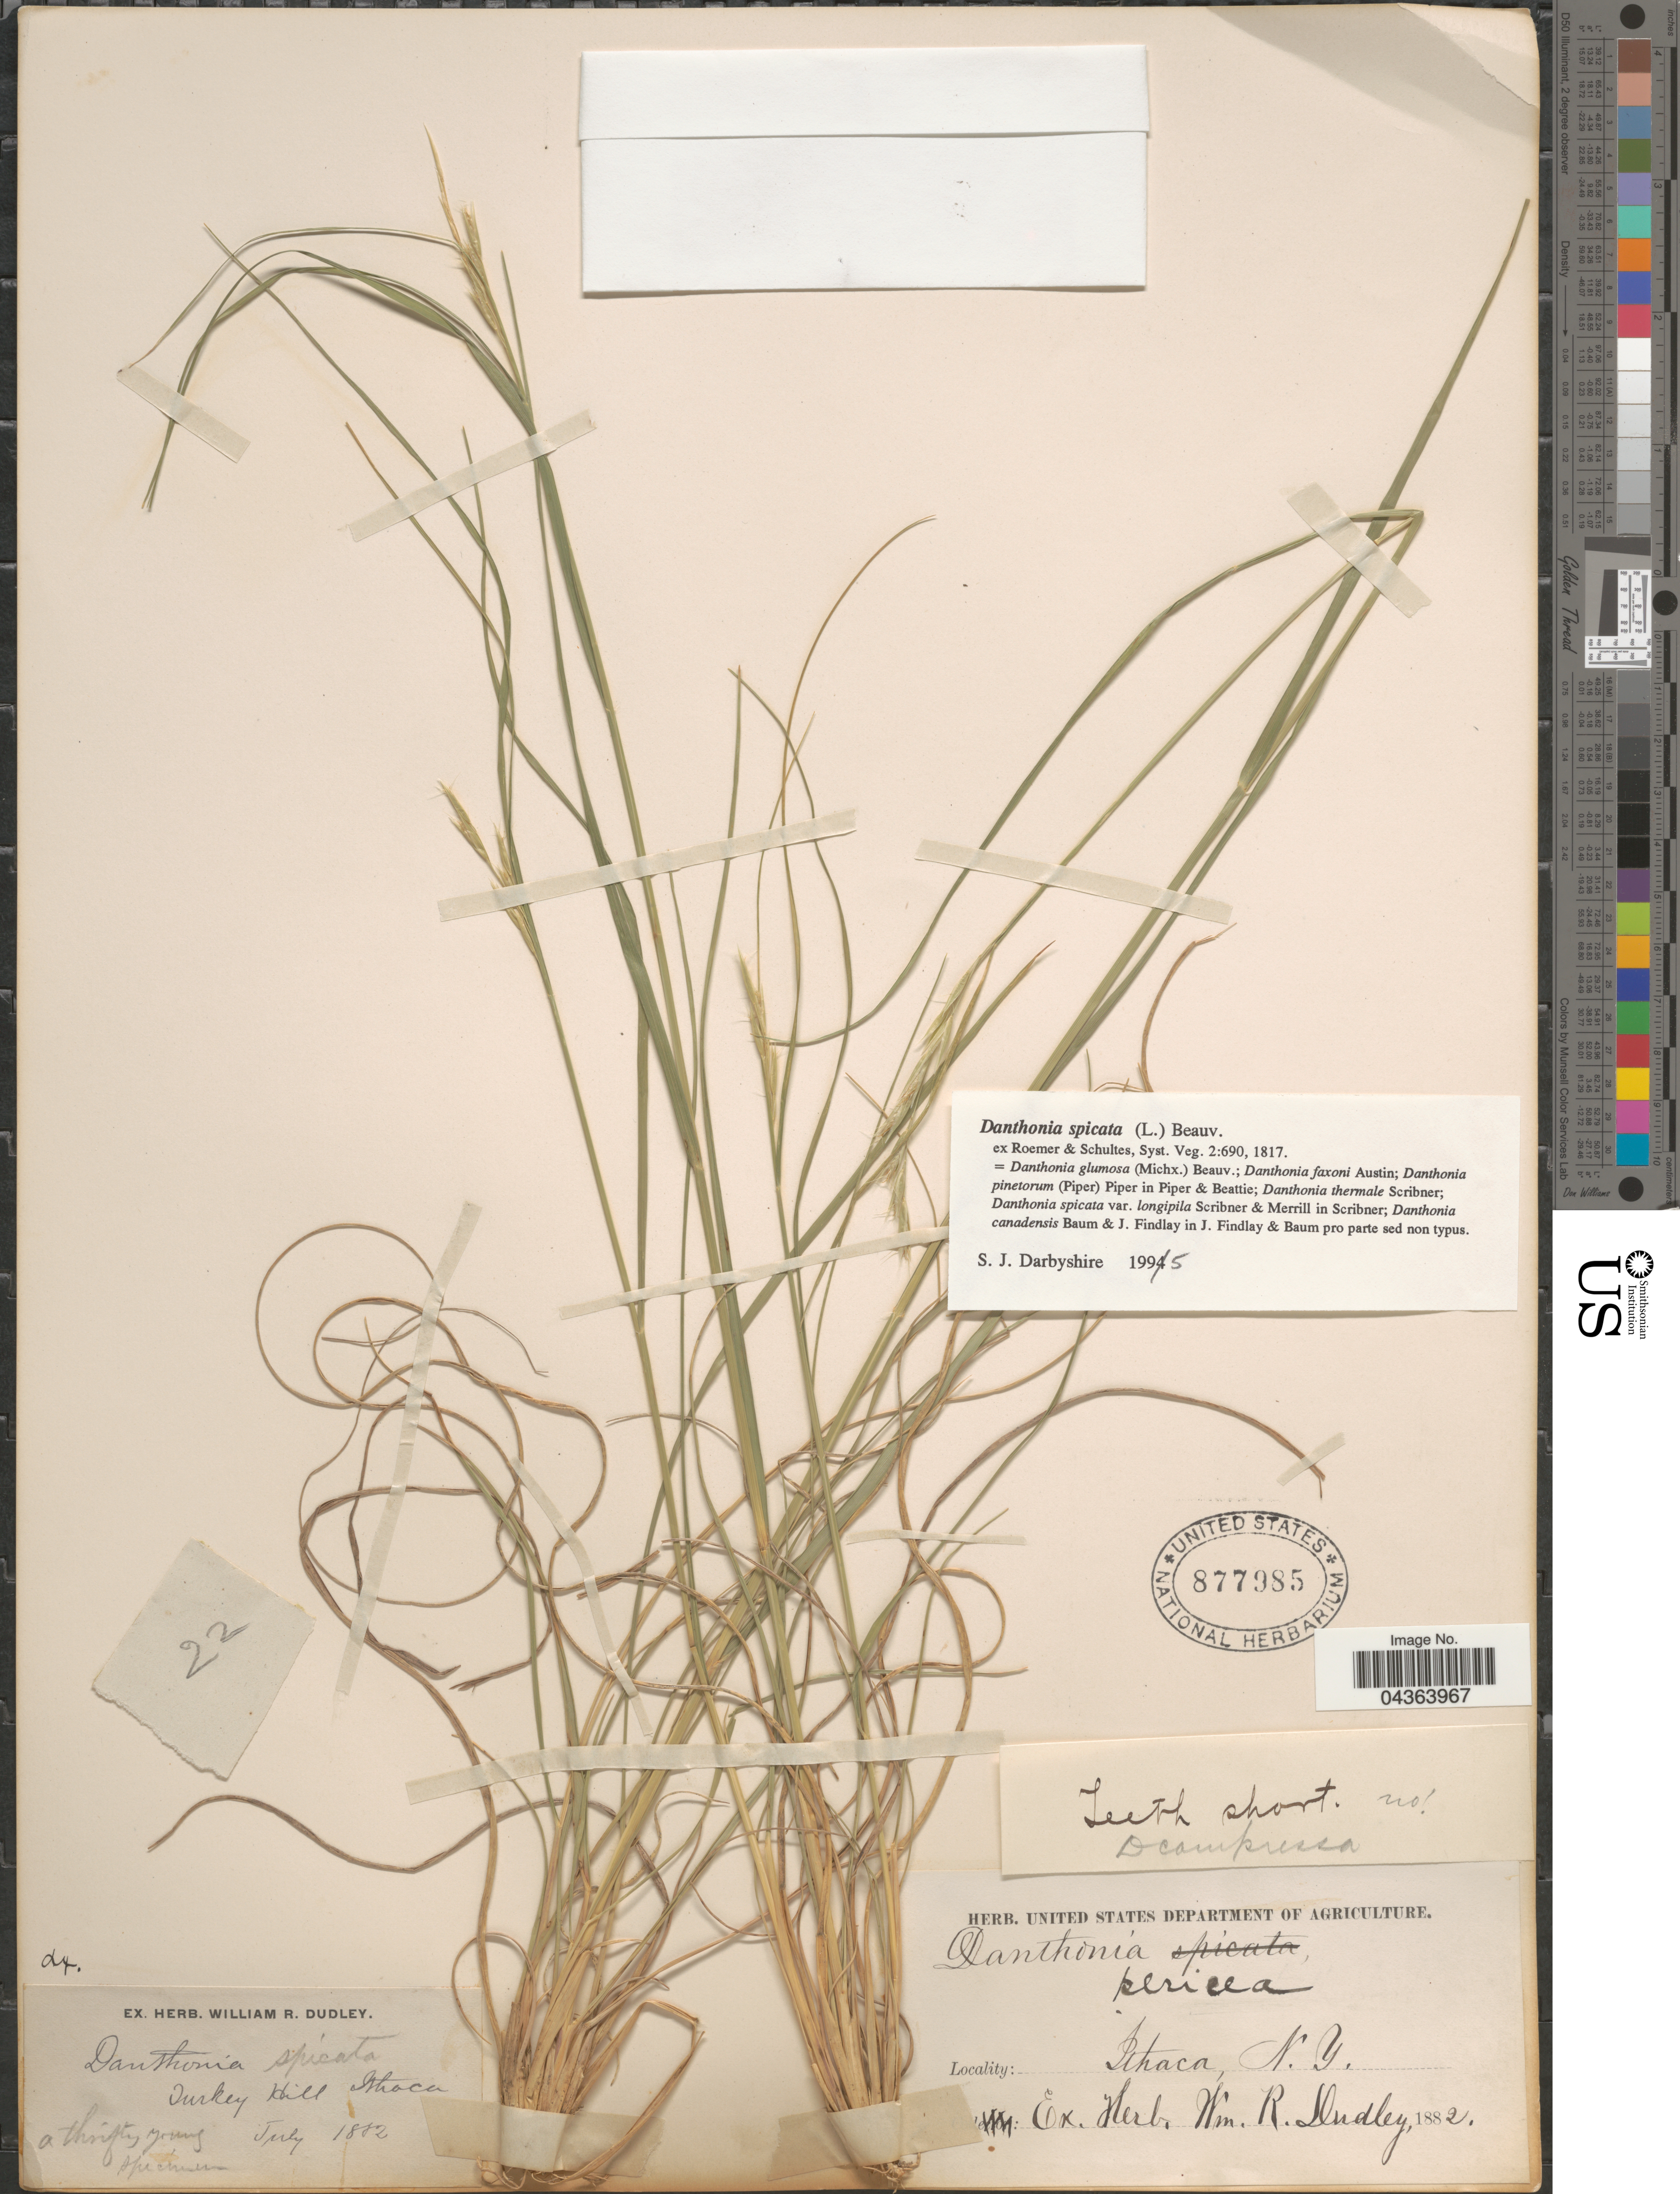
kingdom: Plantae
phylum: Tracheophyta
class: Liliopsida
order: Poales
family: Poaceae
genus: Danthonia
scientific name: Danthonia spicata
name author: (L.) P. Beauv. ex Roem. & Schult.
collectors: Ex herb. William R. Dudley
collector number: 22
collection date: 1882-07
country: United States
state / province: New York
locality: Turkey Hill Ithaca.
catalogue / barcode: US 877985